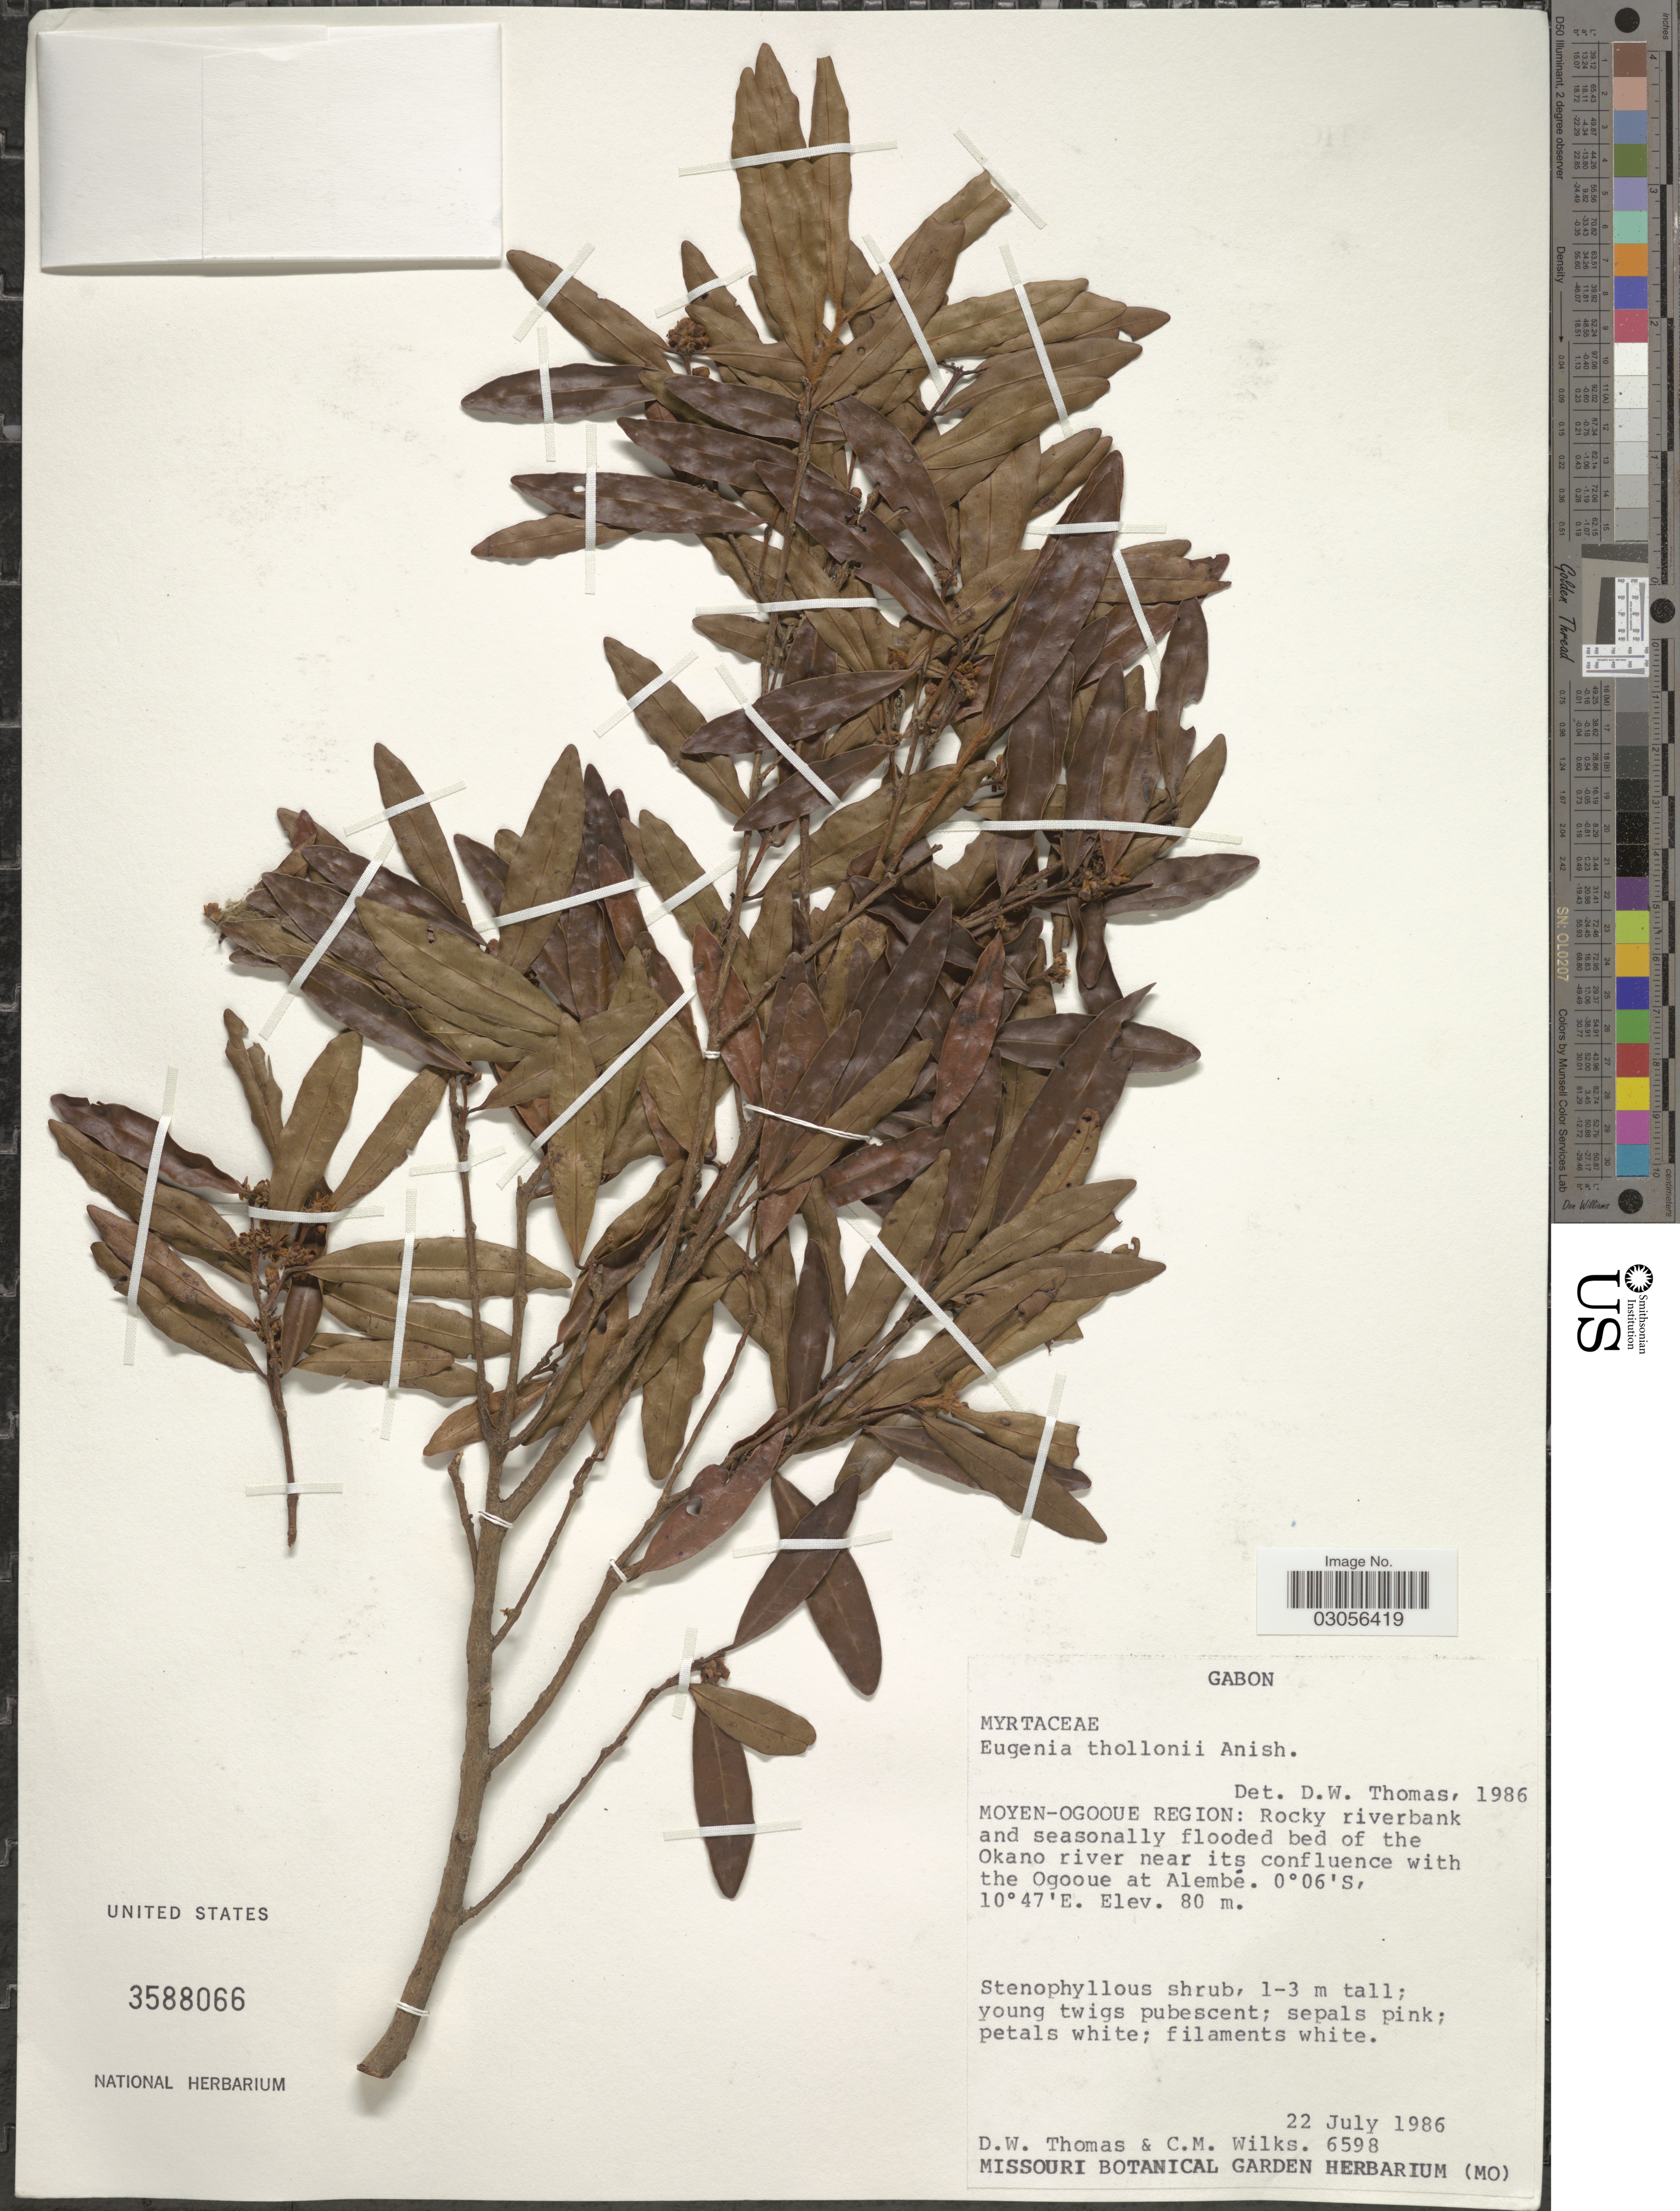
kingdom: Plantae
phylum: Tracheophyta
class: Magnoliopsida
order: Myrtales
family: Myrtaceae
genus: Eugenia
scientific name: Eugenia thollonii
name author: Amshoff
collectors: D. W. Thomas & C. Wilks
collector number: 6598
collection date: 1986-07-22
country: Gabon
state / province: Moyen-Ogooue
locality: Moyen-Ogooue Region: Rocky riverbank and seasonally flooded bed of the Okano river near its confluence with the Ogooue at Alembé.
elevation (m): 80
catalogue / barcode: US 3588066